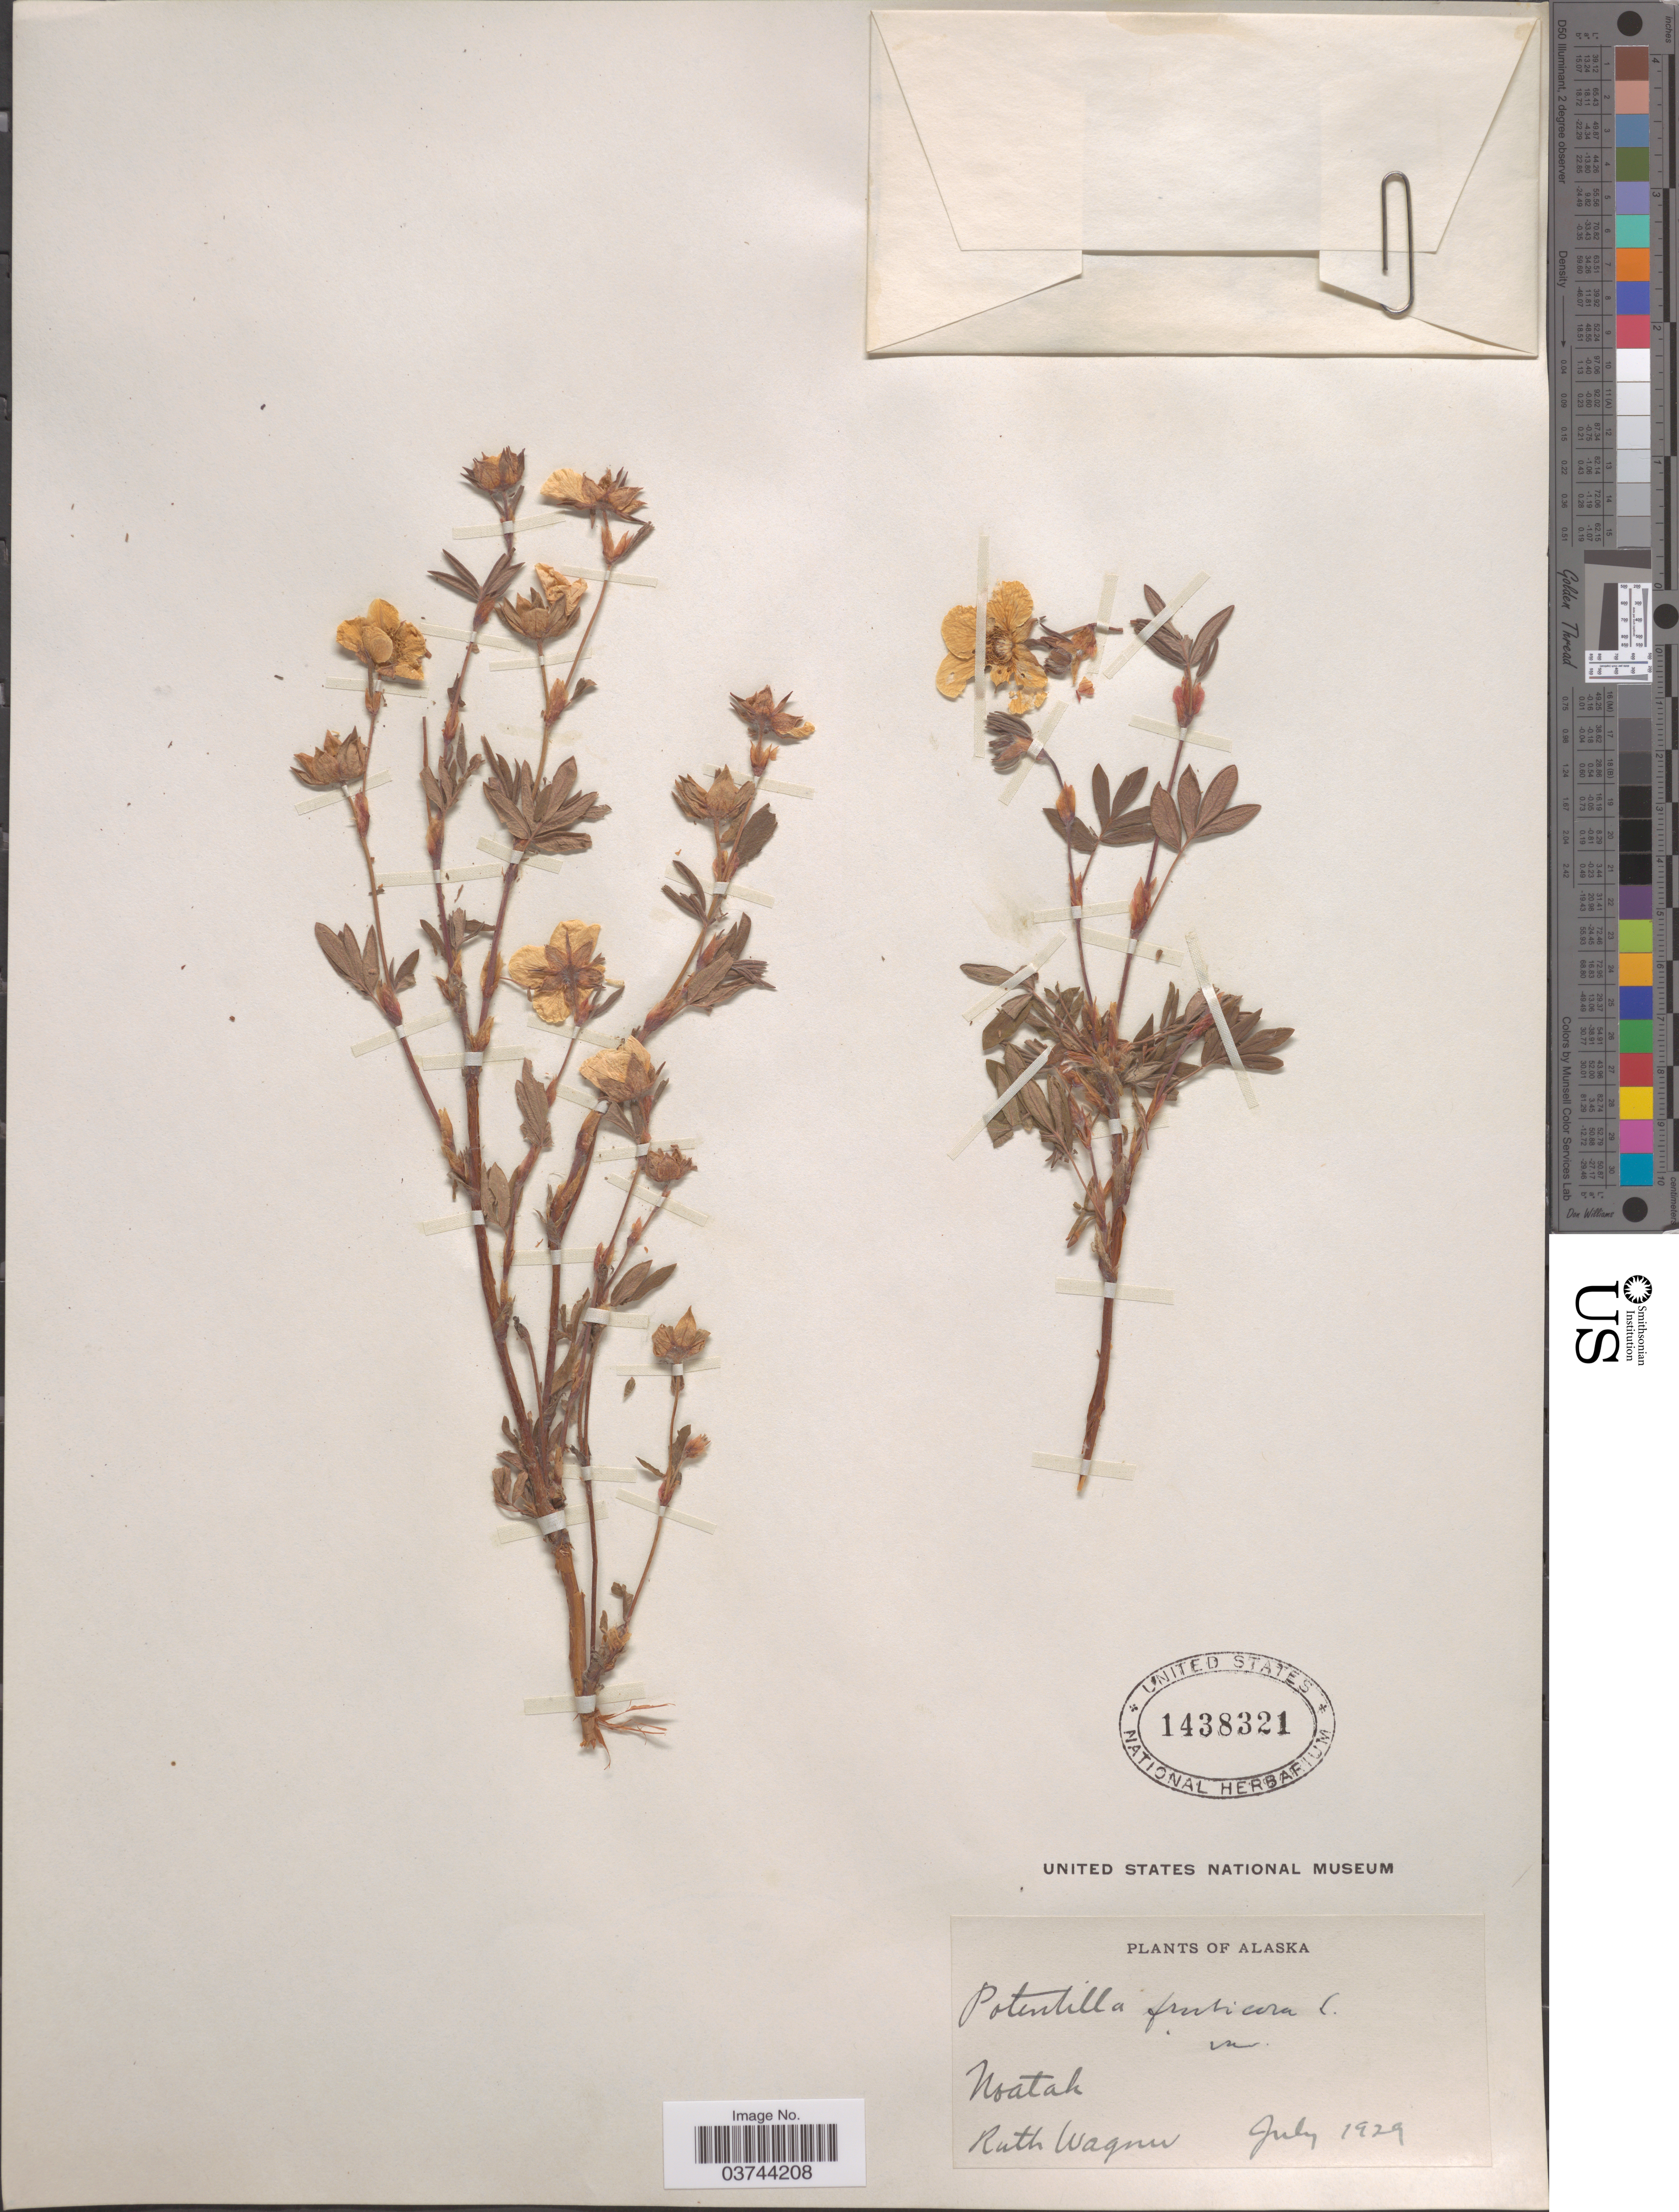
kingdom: Plantae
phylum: Tracheophyta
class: Magnoliopsida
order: Rosales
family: Rosaceae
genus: Dasiphora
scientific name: Dasiphora fruticosa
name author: (L.) Rydb.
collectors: R. Wagner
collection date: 1929-07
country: United States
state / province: Alaska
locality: Noatak.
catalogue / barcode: US 1438321